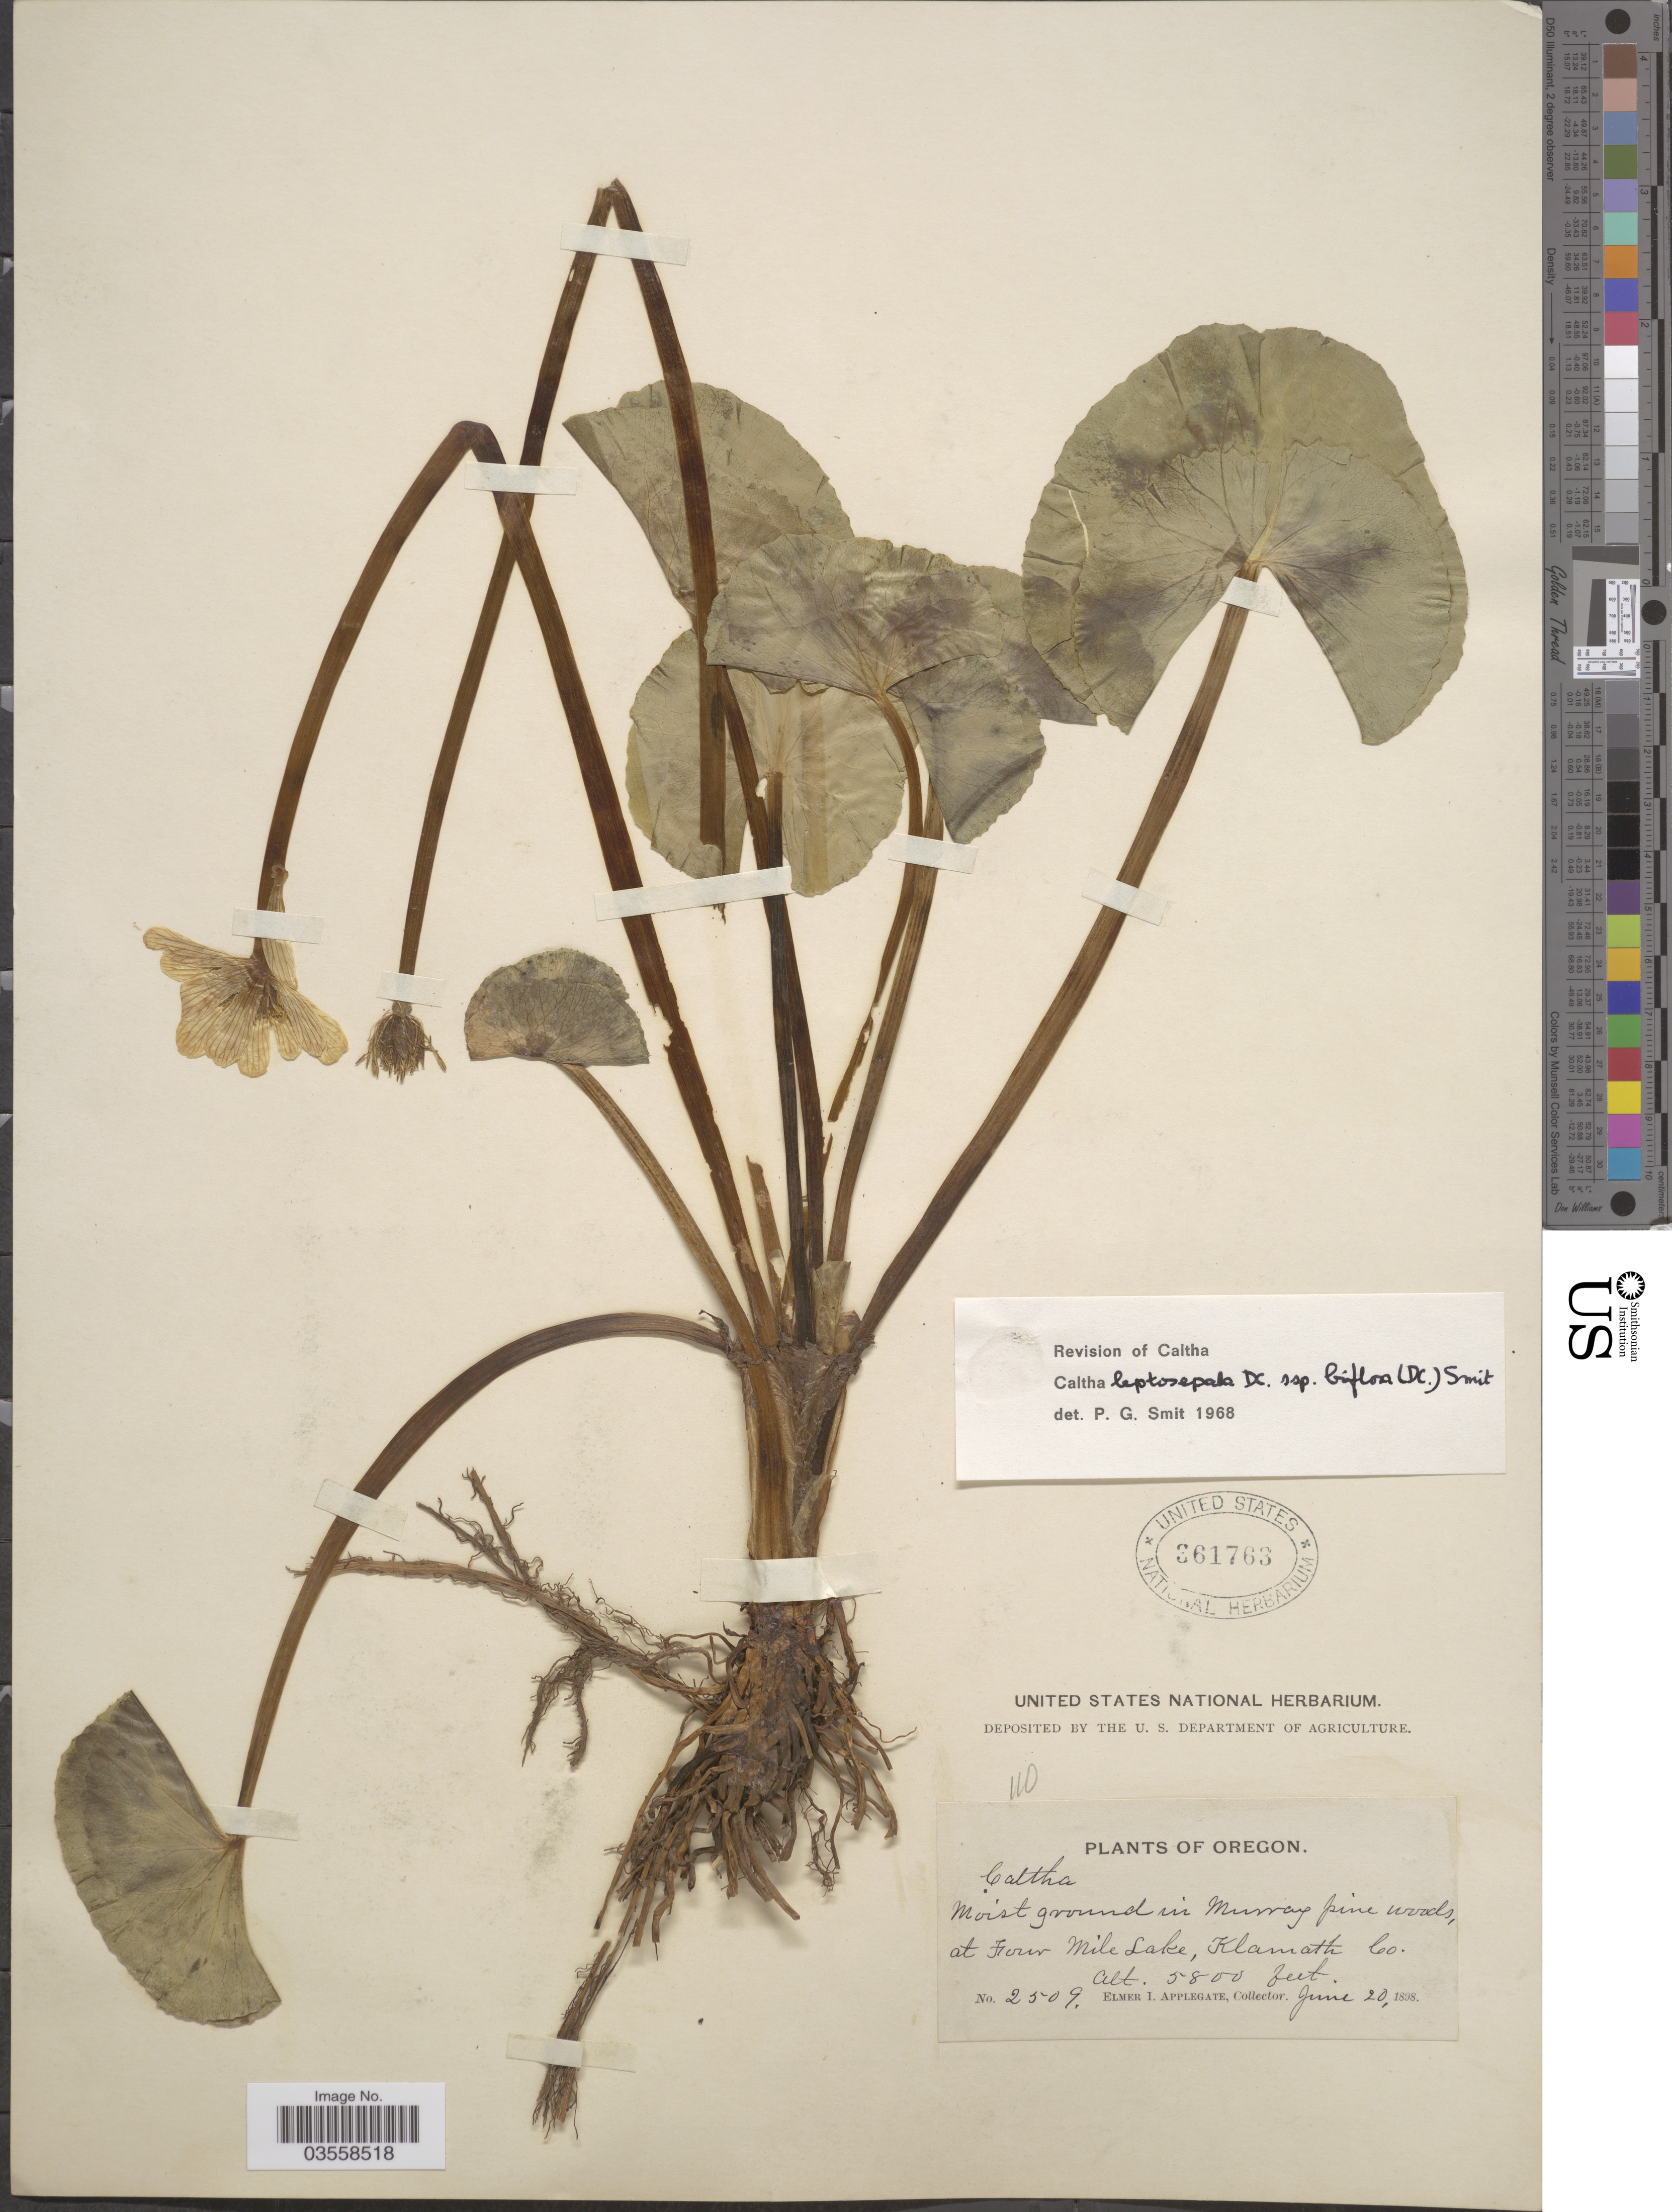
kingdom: Plantae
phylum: Tracheophyta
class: Magnoliopsida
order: Ranunculales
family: Ranunculaceae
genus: Caltha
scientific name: Caltha leptosepala subsp. biflora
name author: DC.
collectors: E. I. Applegate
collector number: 2509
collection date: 1898-06-20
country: United States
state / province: Oregon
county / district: Klamath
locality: Moist ground in Murray pine woods, at Four Mile Lake, Klamath Co.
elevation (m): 1768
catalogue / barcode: US 361763